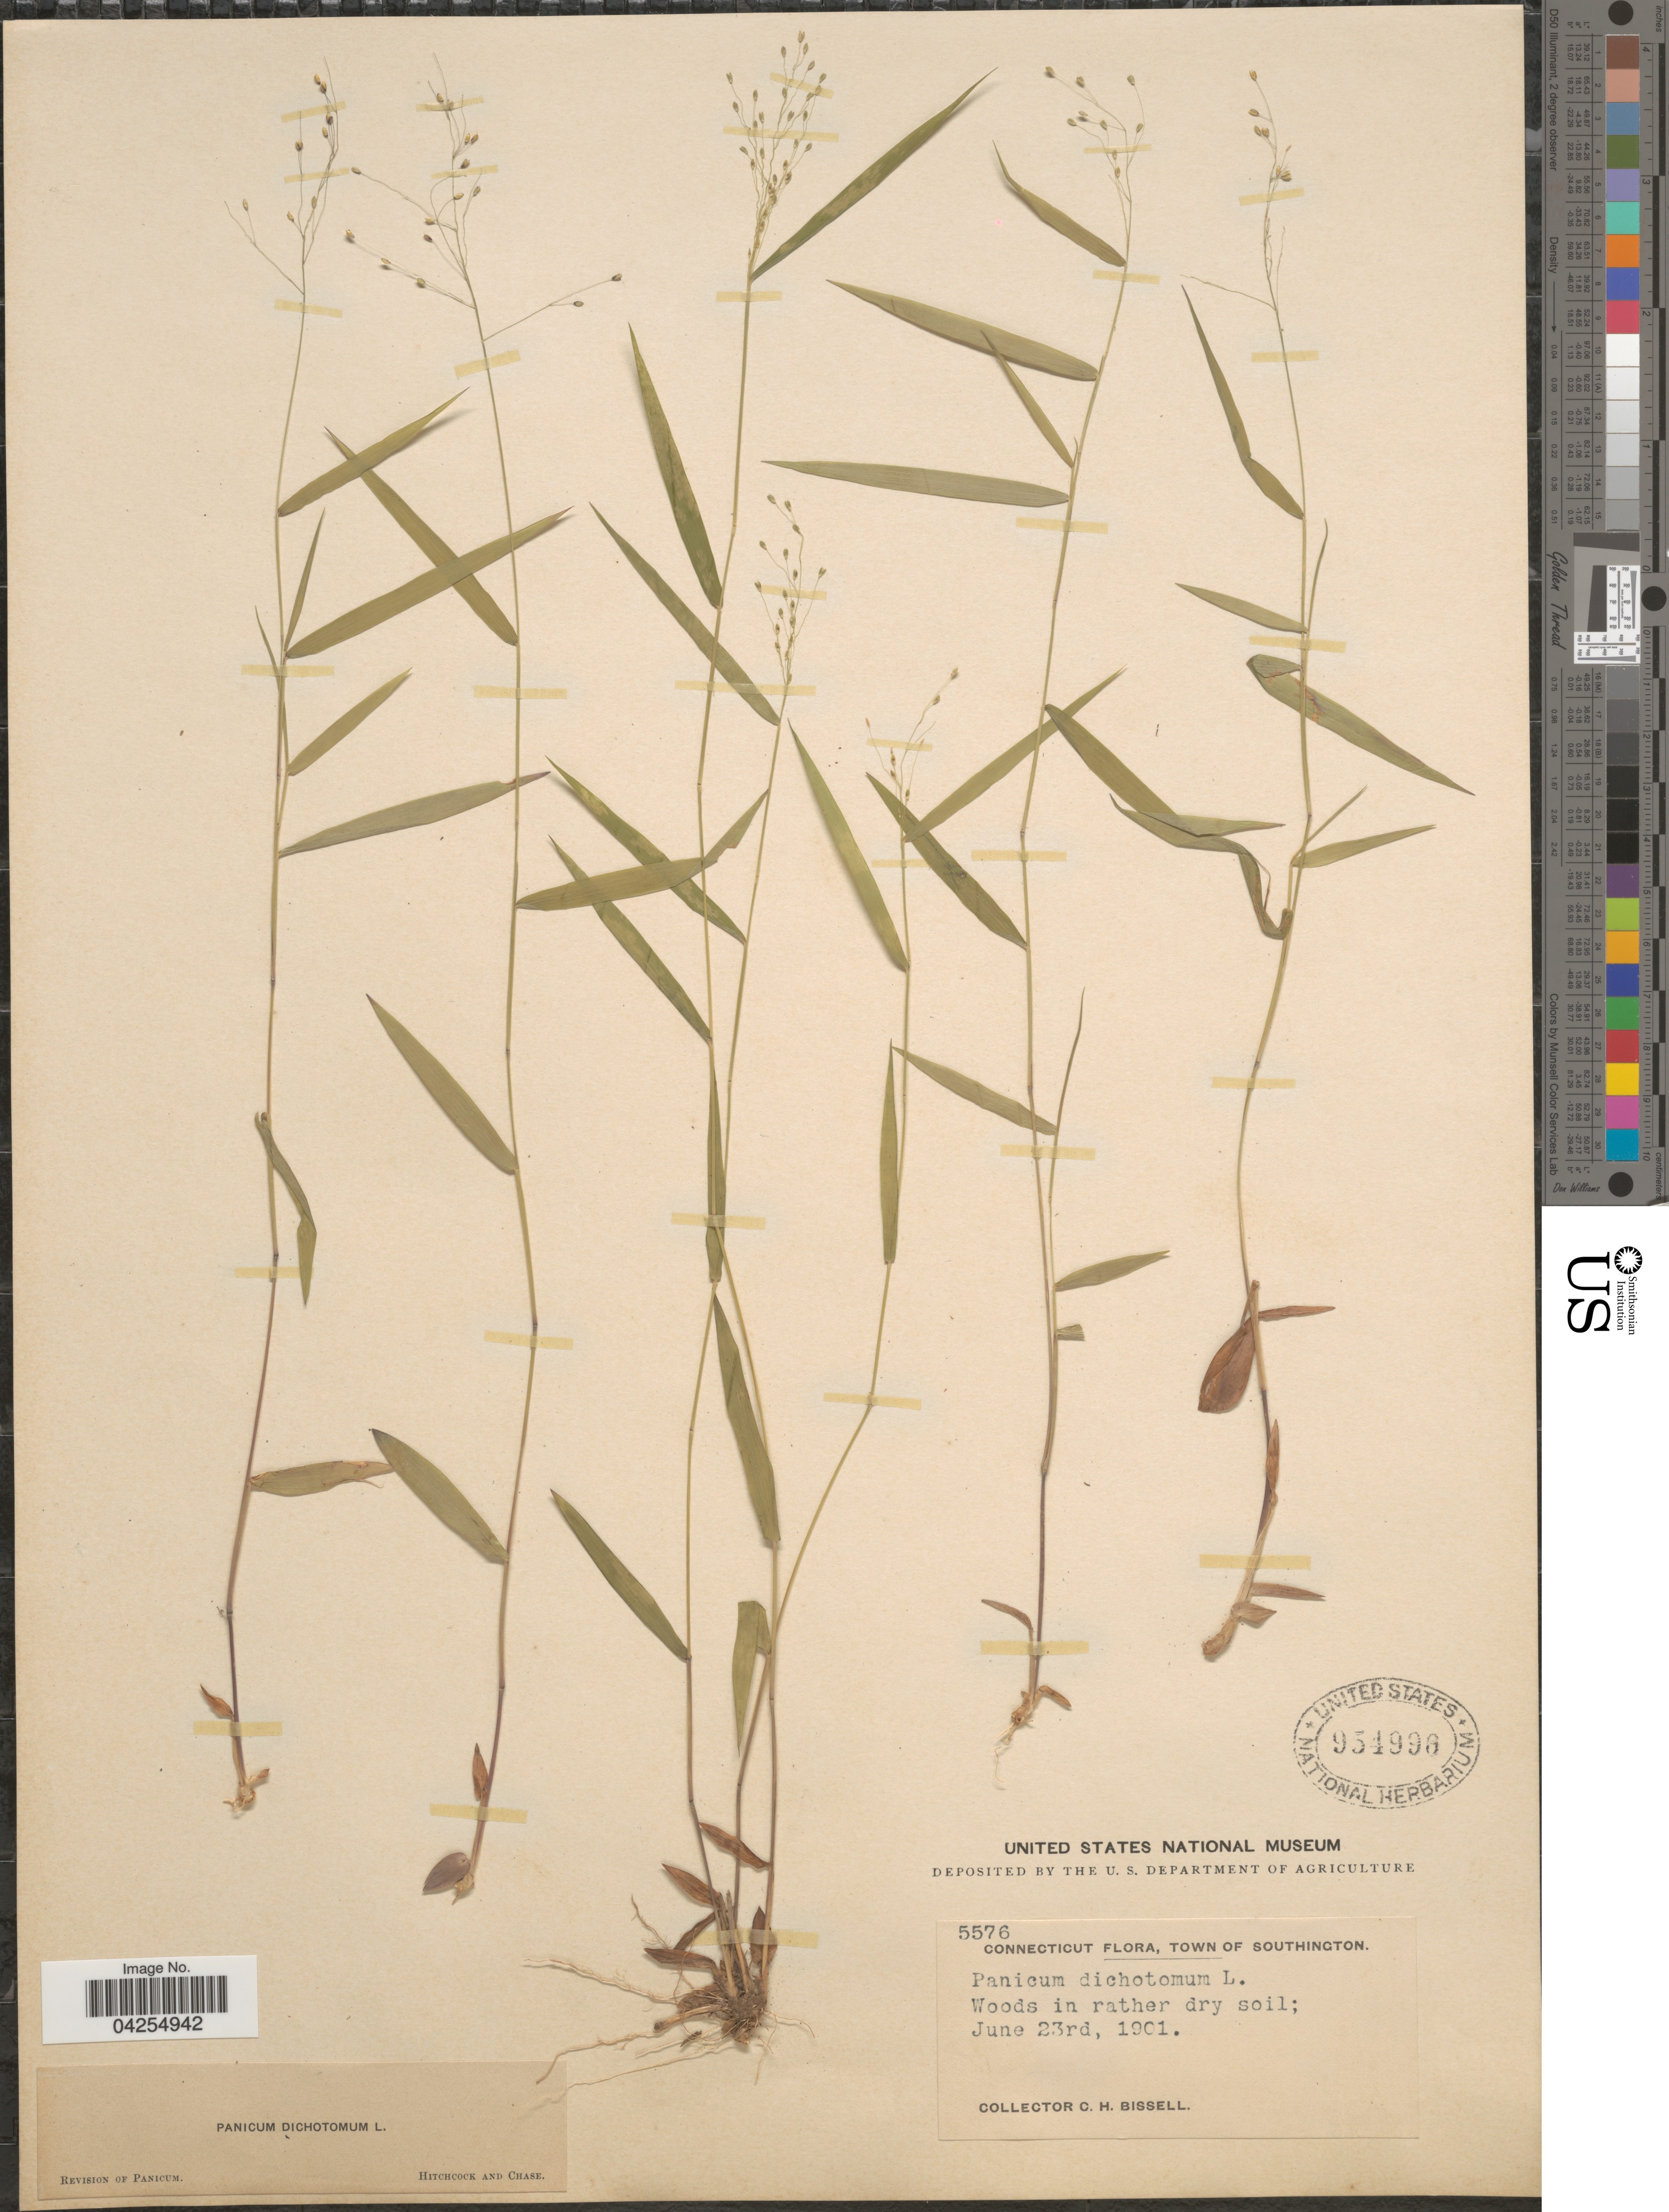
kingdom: Plantae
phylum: Tracheophyta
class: Liliopsida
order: Poales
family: Poaceae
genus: Dichanthelium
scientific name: Dichanthelium dichotomum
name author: (L.) Gould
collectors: C. Bissell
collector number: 5576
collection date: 1901-06-23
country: United States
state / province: Connecticut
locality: Town of Southington.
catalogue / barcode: US 954990